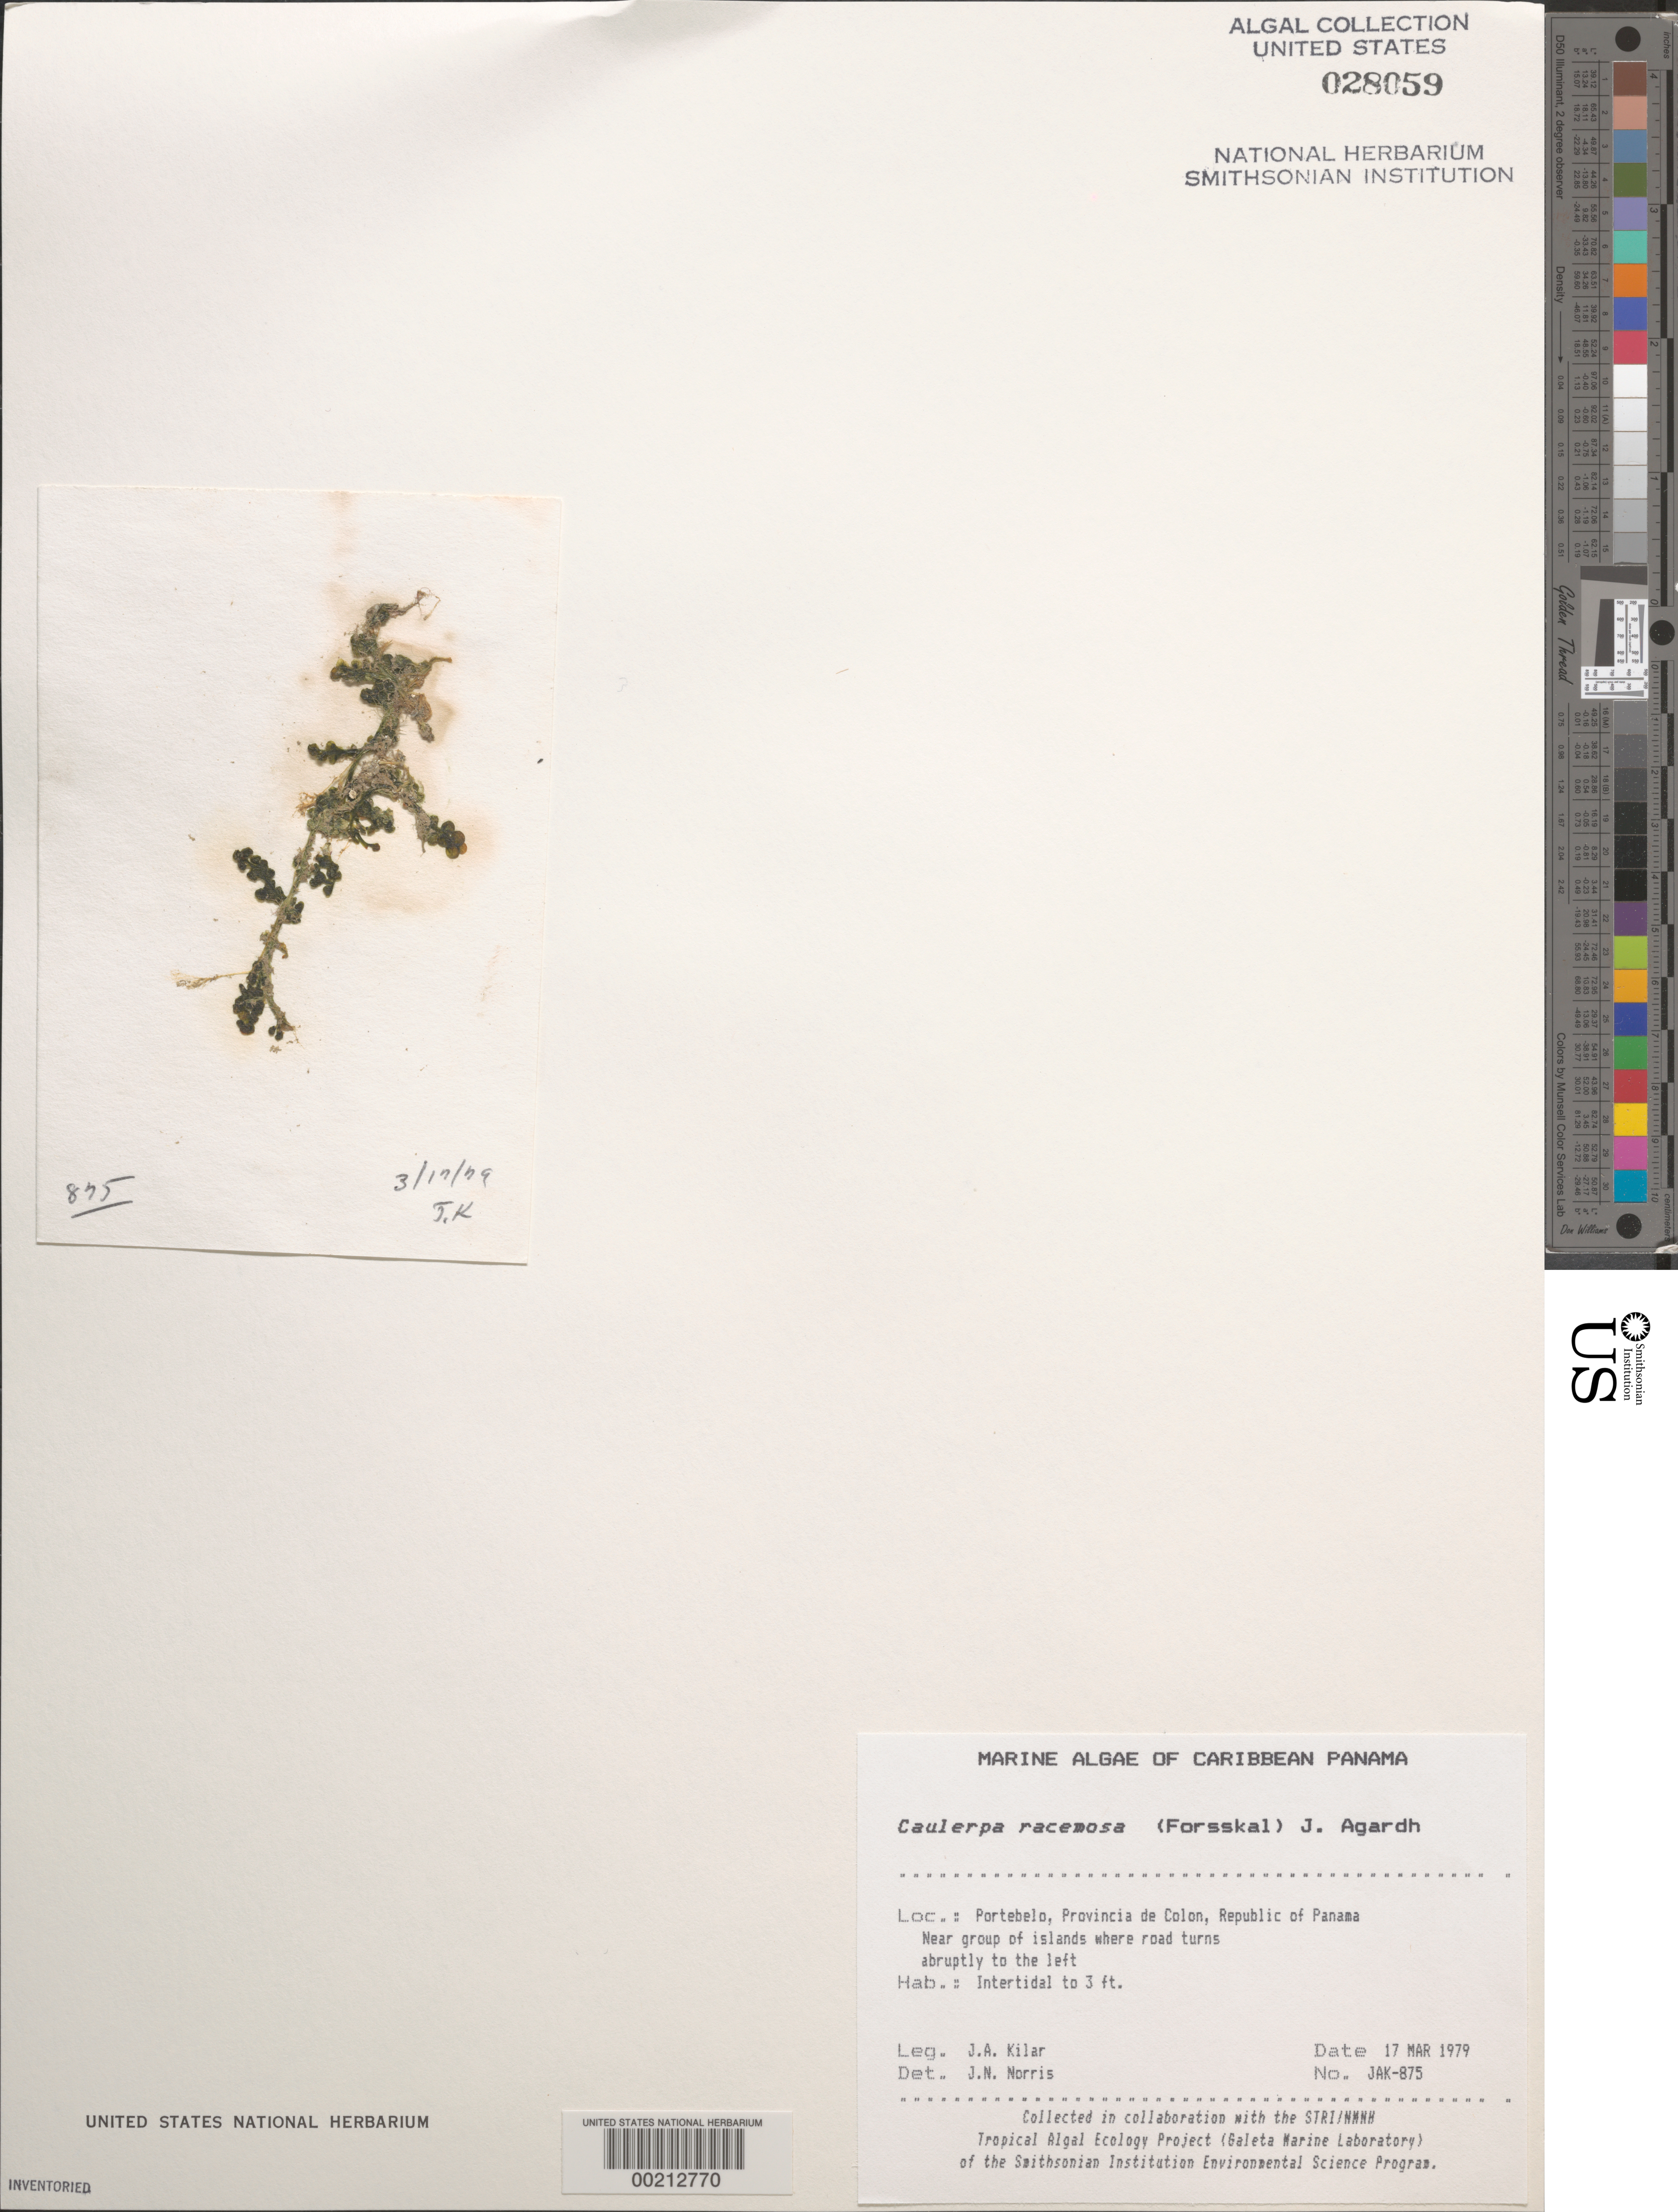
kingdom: Plantae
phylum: Chlorophyta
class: Ulvophyceae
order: Bryopsidales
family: Caulerpaceae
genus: Caulerpa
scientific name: Caulerpa racemosa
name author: (Forssk.) J. Agardh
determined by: Norris, James N.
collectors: J. A. Kilar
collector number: JAK-875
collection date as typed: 17 Mar 1979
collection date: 1979-03-17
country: Panama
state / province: Colón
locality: Portebelo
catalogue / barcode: US 28059